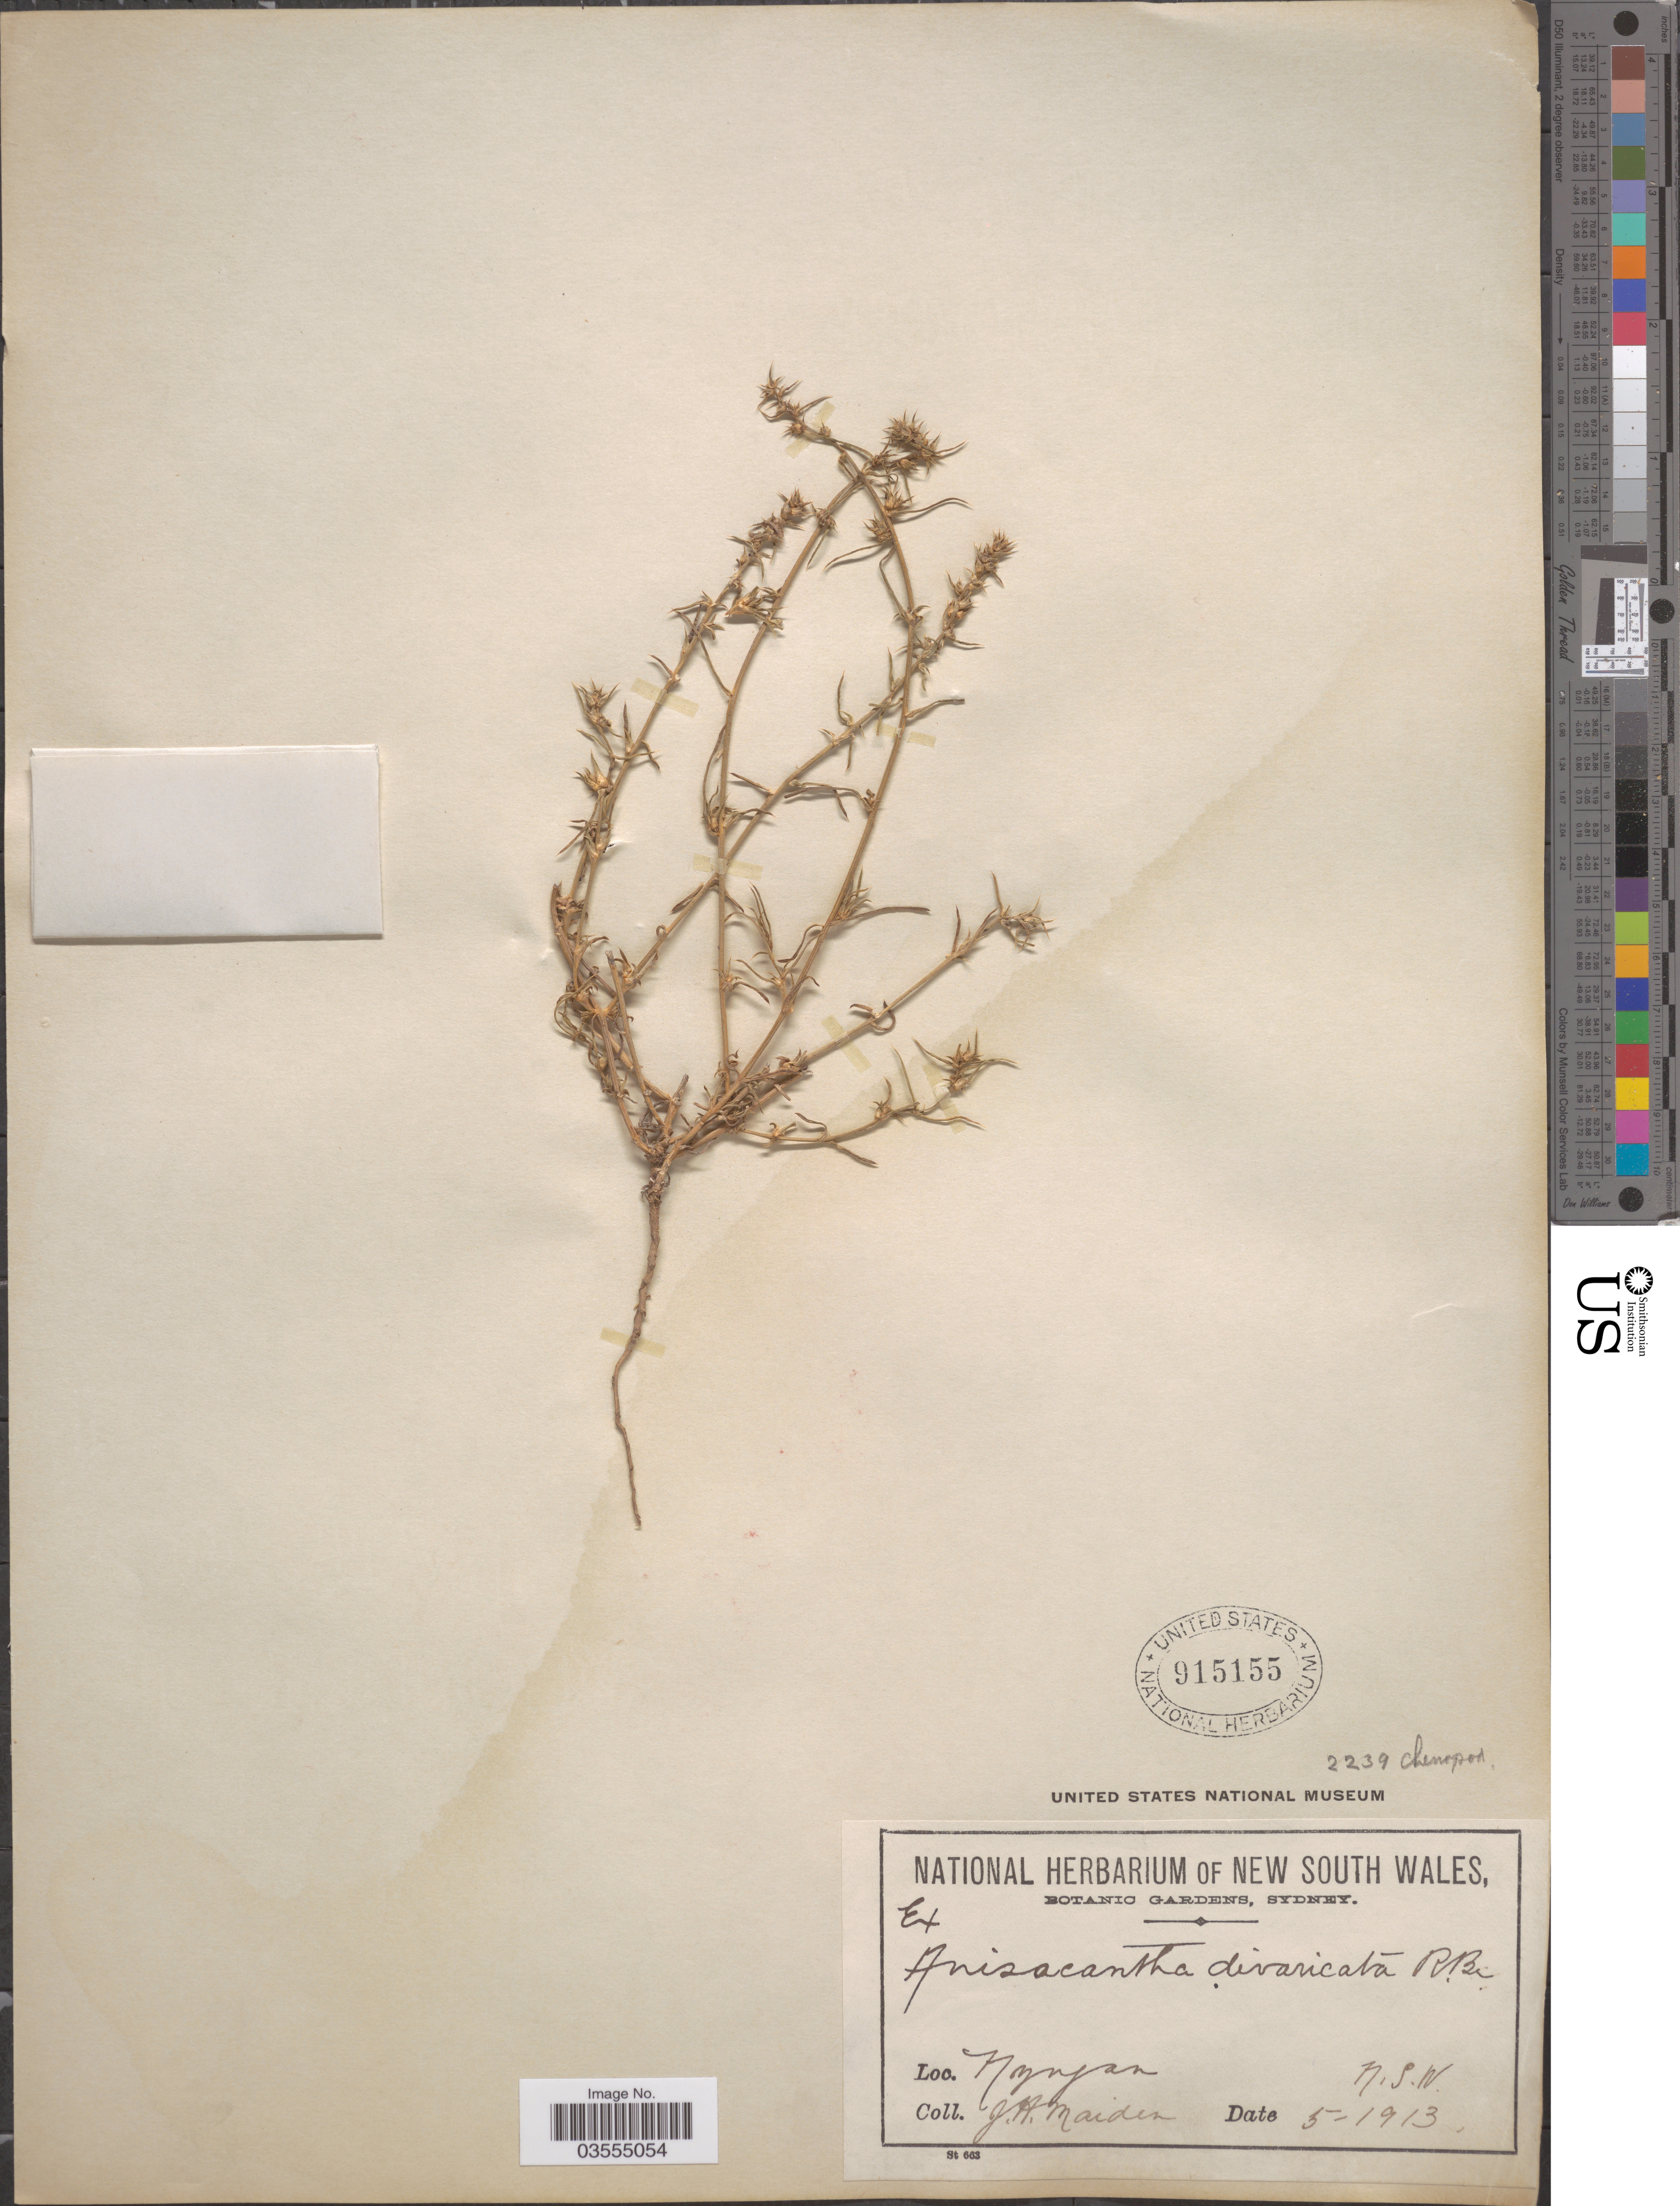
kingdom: Plantae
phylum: Tracheophyta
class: Magnoliopsida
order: Caryophyllales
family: Amaranthaceae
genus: Sclerolaena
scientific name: Sclerolaena divaricata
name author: (R. Br.) Sm.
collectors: J. Maiden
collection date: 1913-05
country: Australia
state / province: New South Wales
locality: Nyngan.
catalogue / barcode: US 915155